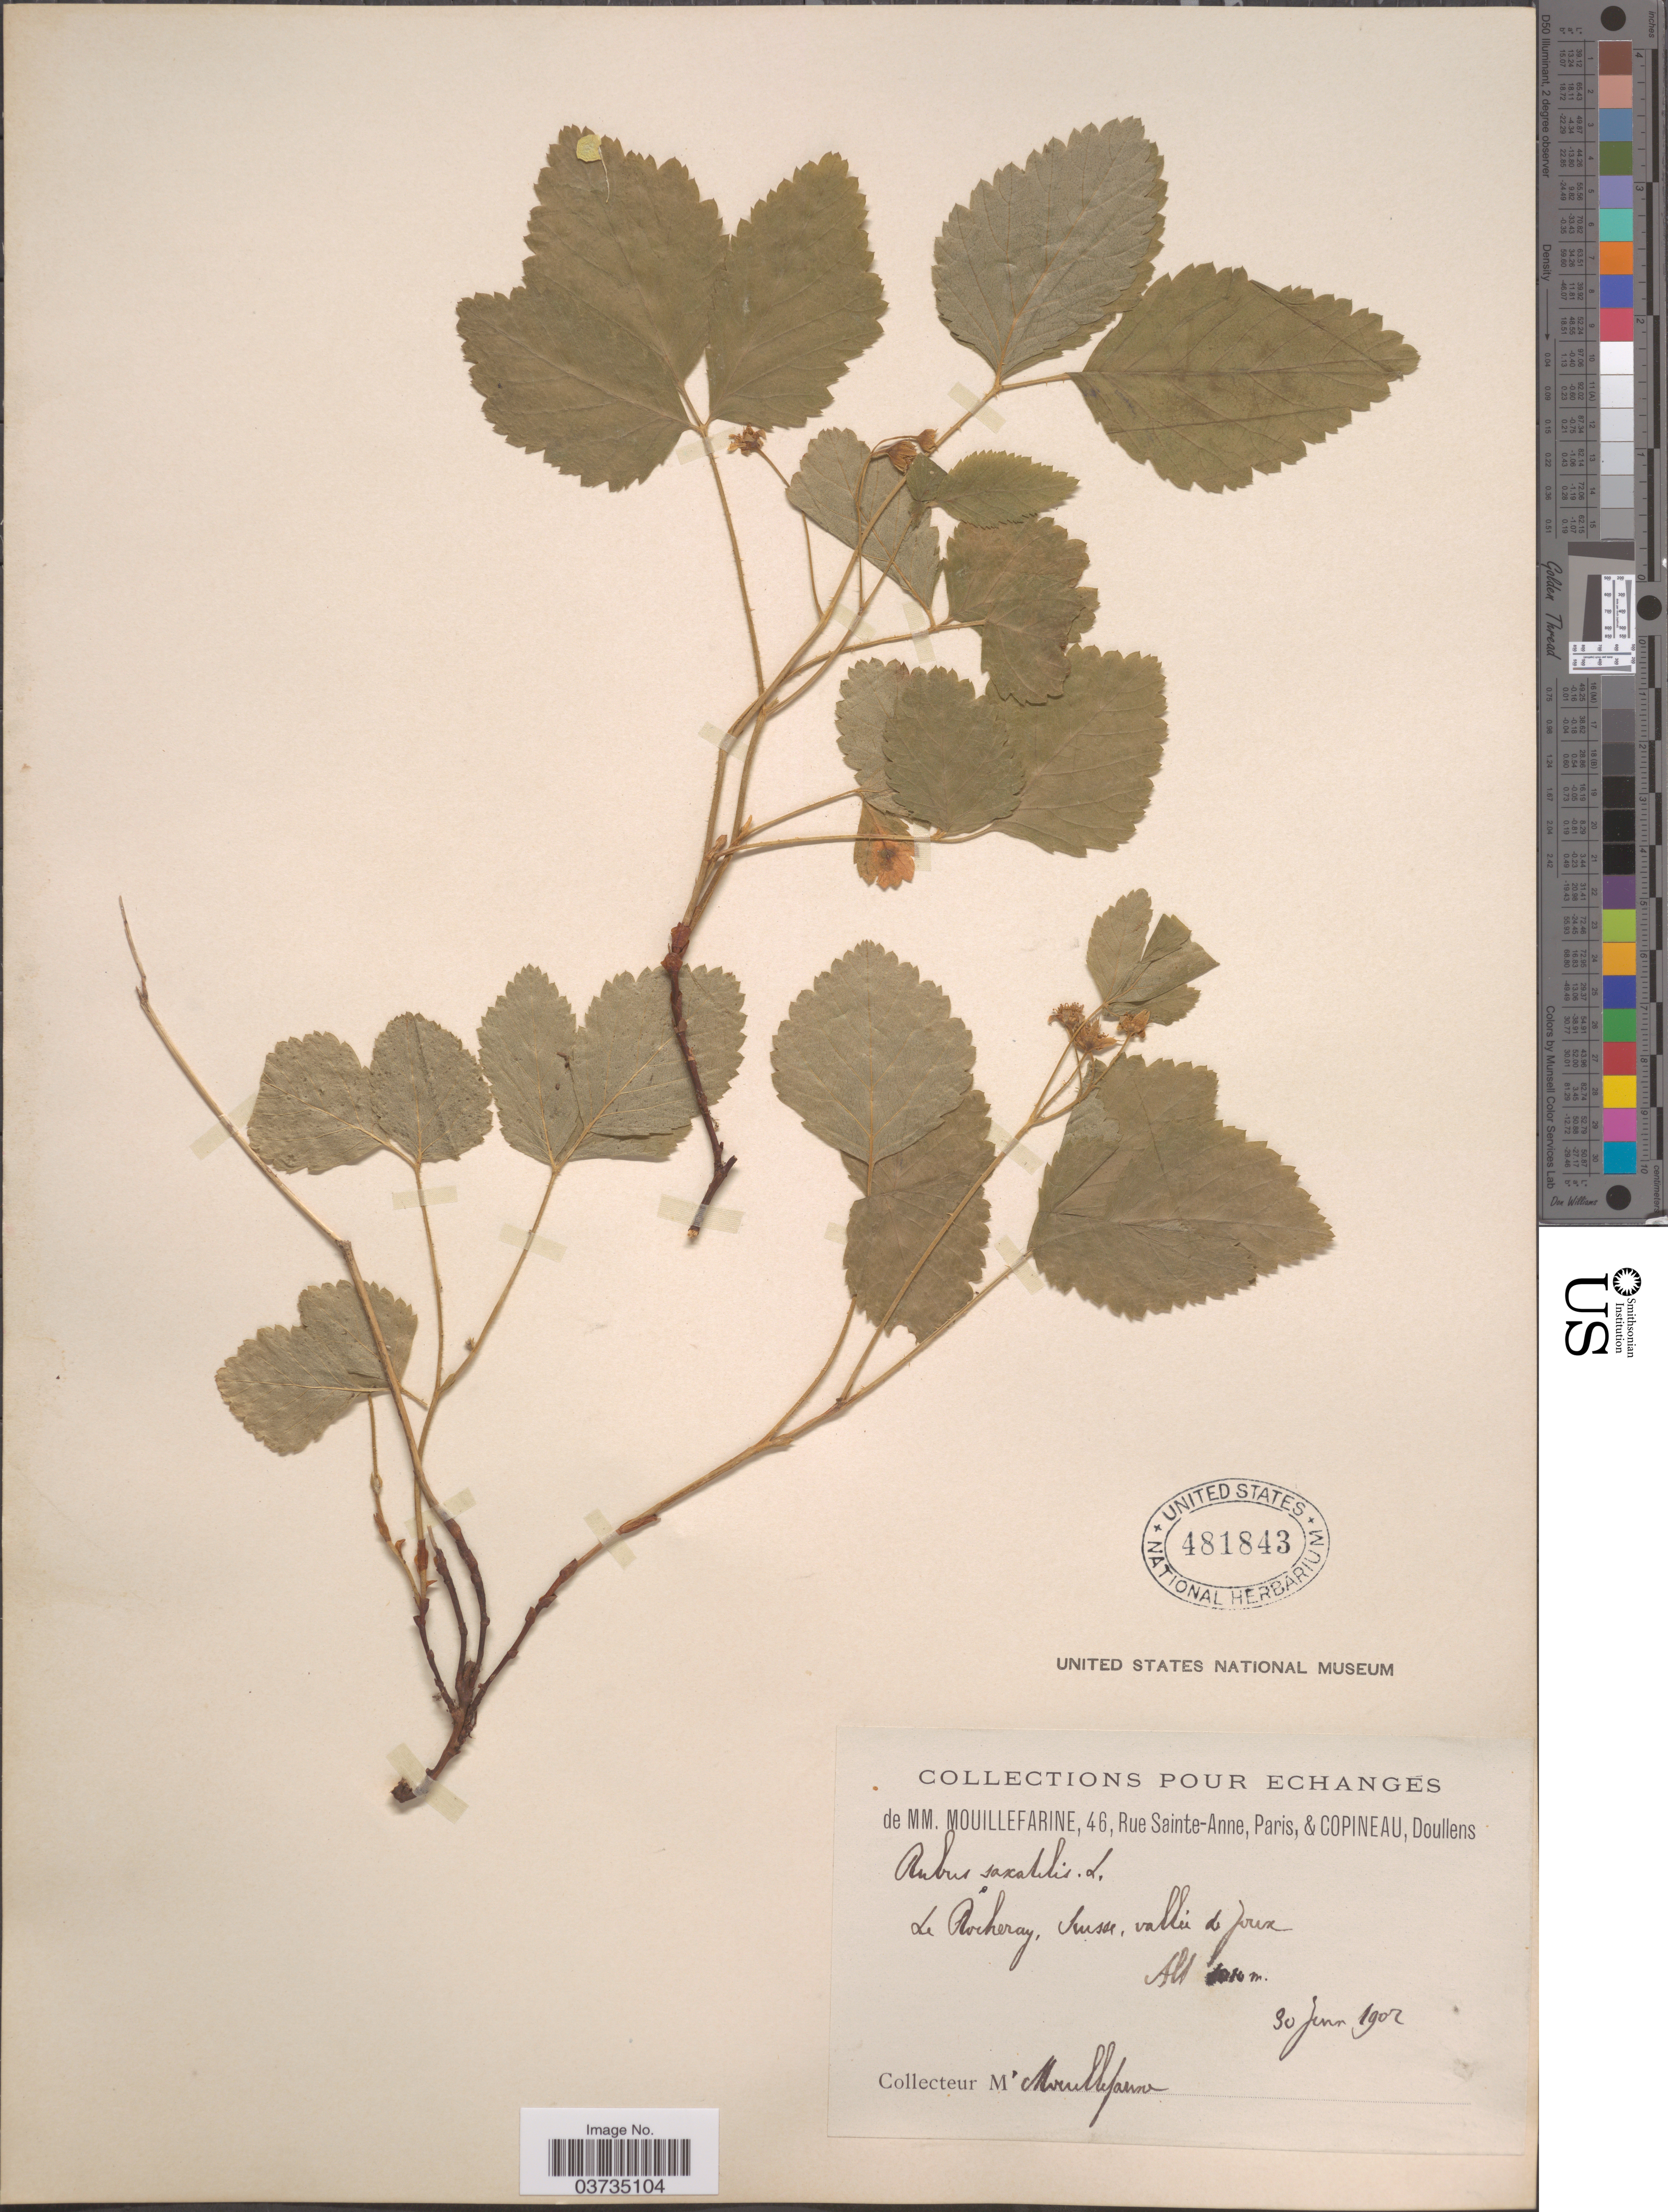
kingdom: Plantae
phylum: Tracheophyta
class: Magnoliopsida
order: Rosales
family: Rosaceae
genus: Rubus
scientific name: Rubus saxatilis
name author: L.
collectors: M. De Mouillefarine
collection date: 1902-06-30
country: Switzerland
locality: Le Rocheray, Suisse, vallée de Joux.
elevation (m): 1000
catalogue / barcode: US 481843